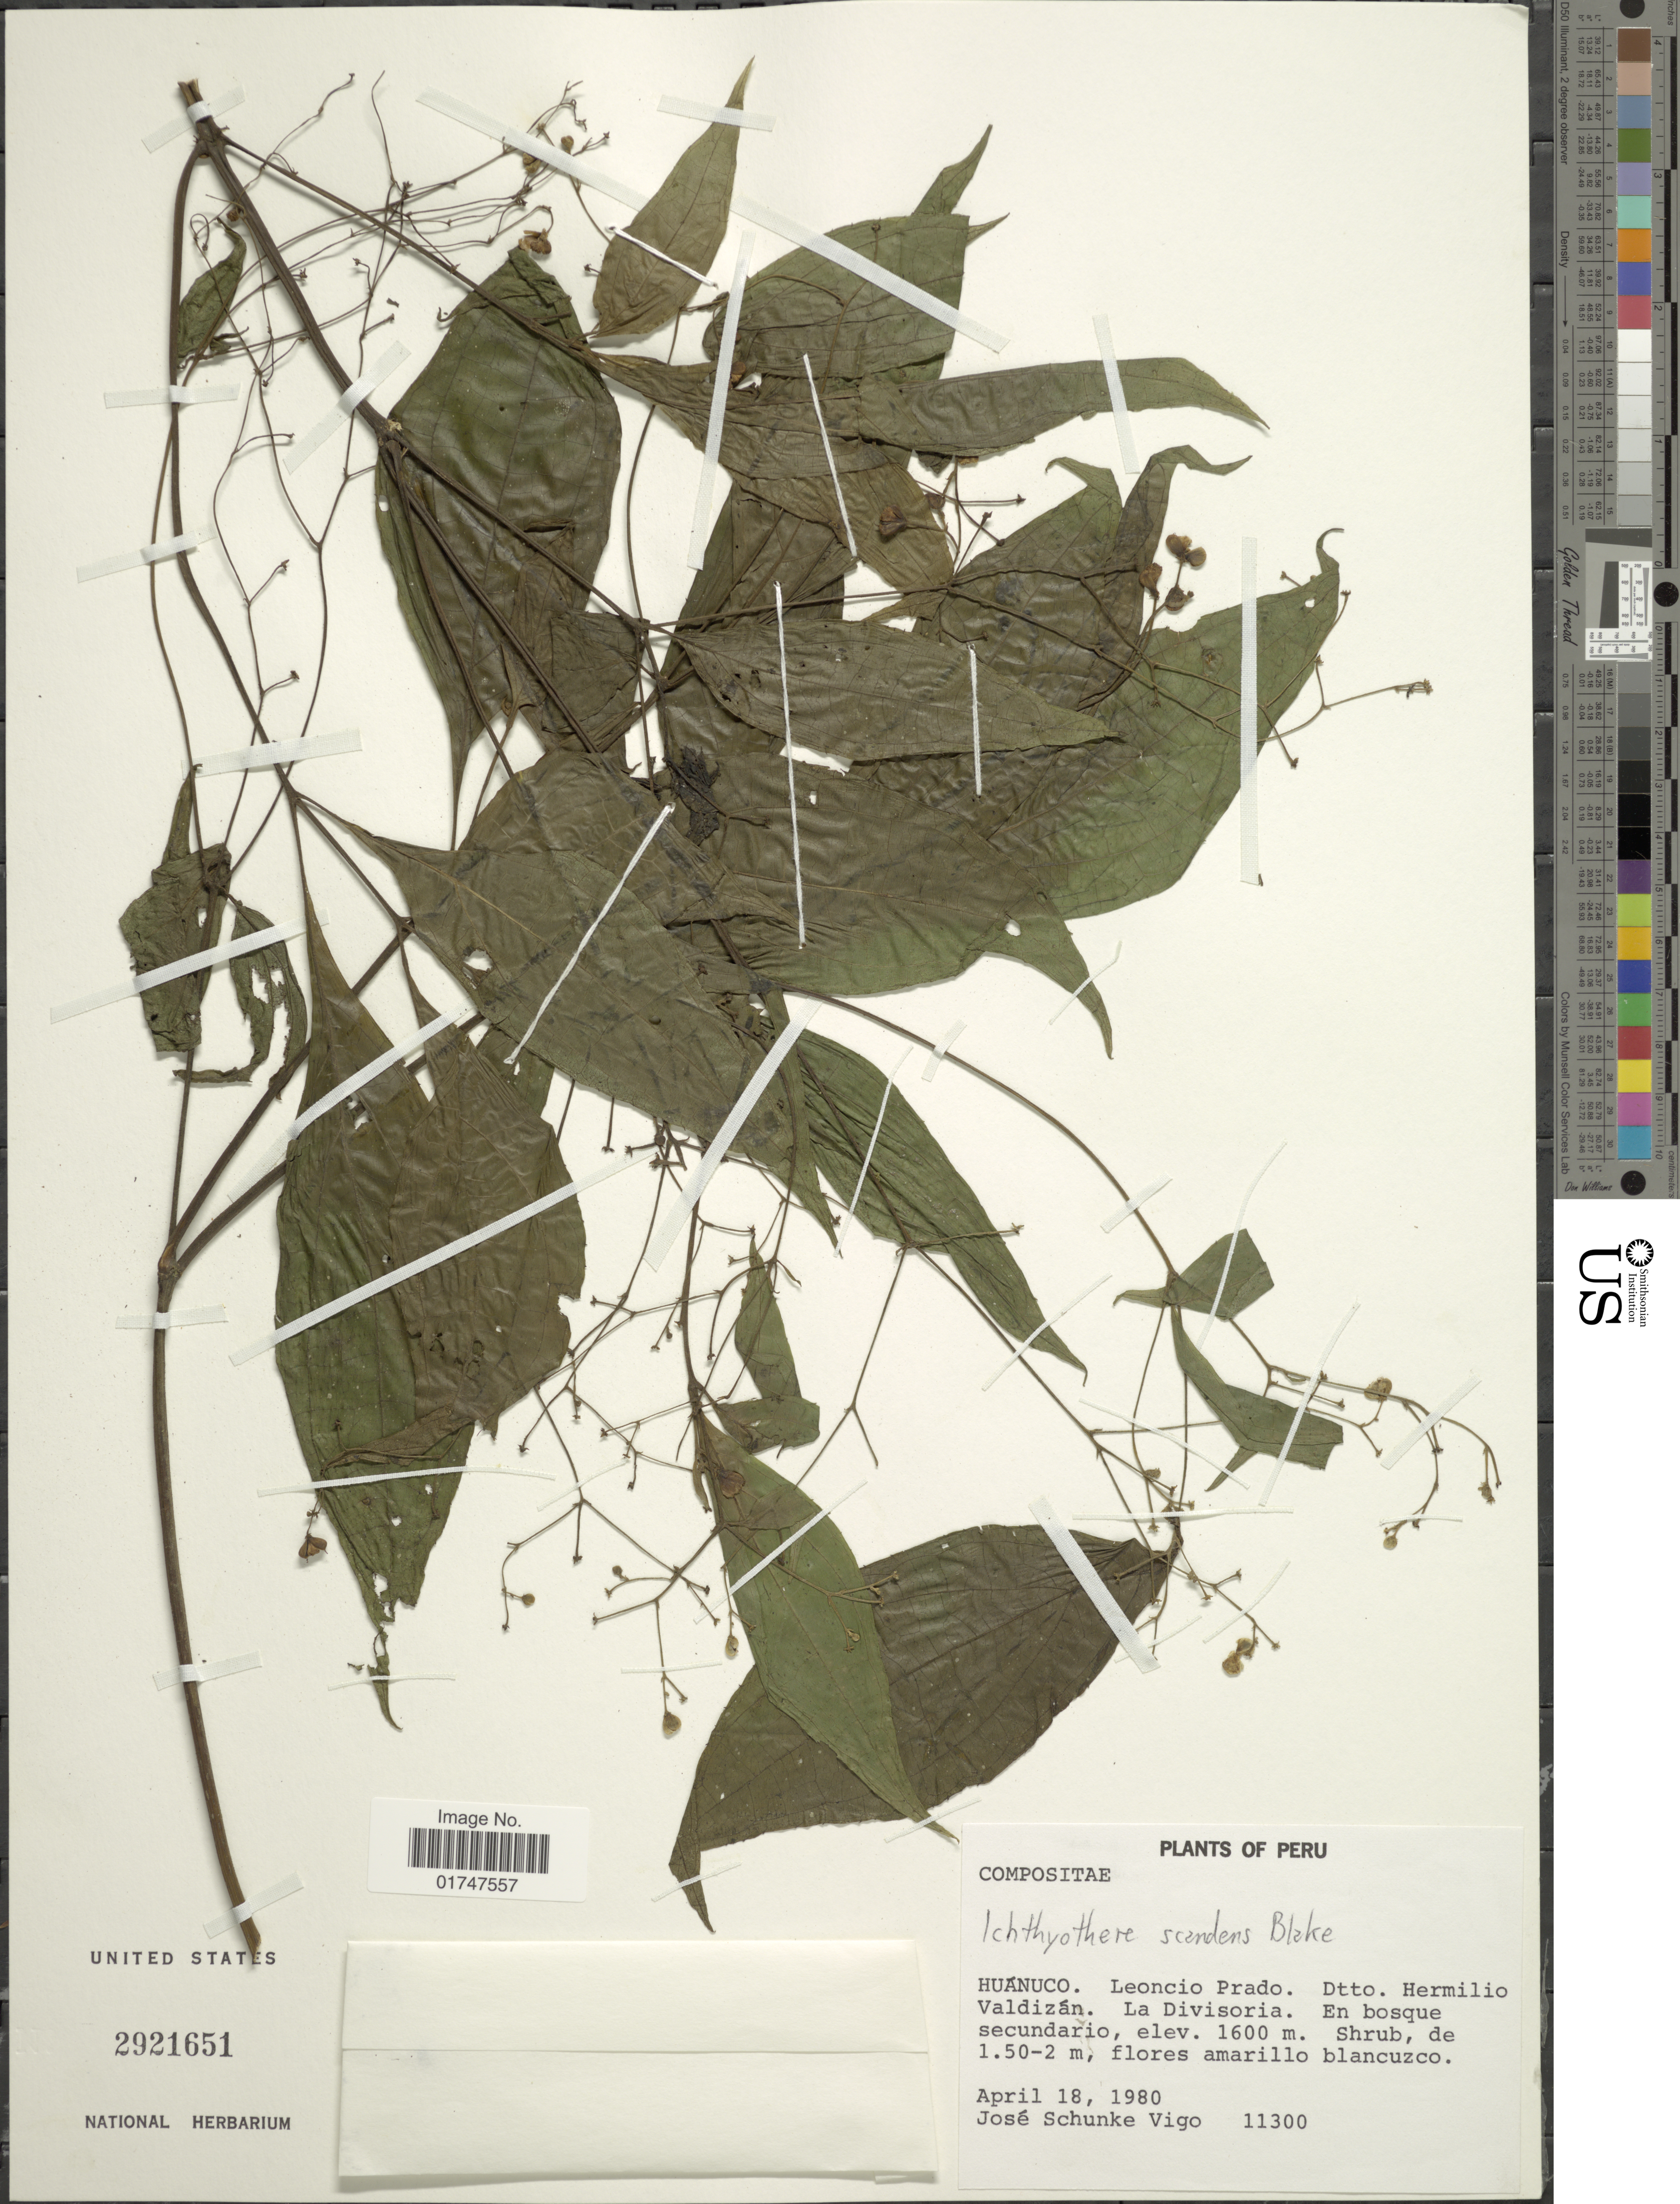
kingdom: Plantae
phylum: Tracheophyta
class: Magnoliopsida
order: Asterales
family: Asteraceae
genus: Ichthyothere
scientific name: Ichthyothere scandens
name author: S.F. Blake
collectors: J. Schunke Vigo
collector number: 11300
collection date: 1980-04-18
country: Peru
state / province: Huánuco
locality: Huánuco: Leoncio Prado. Dtto. Hermilio Valdizán. La Divisoria.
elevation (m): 1600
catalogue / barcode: US 2921651